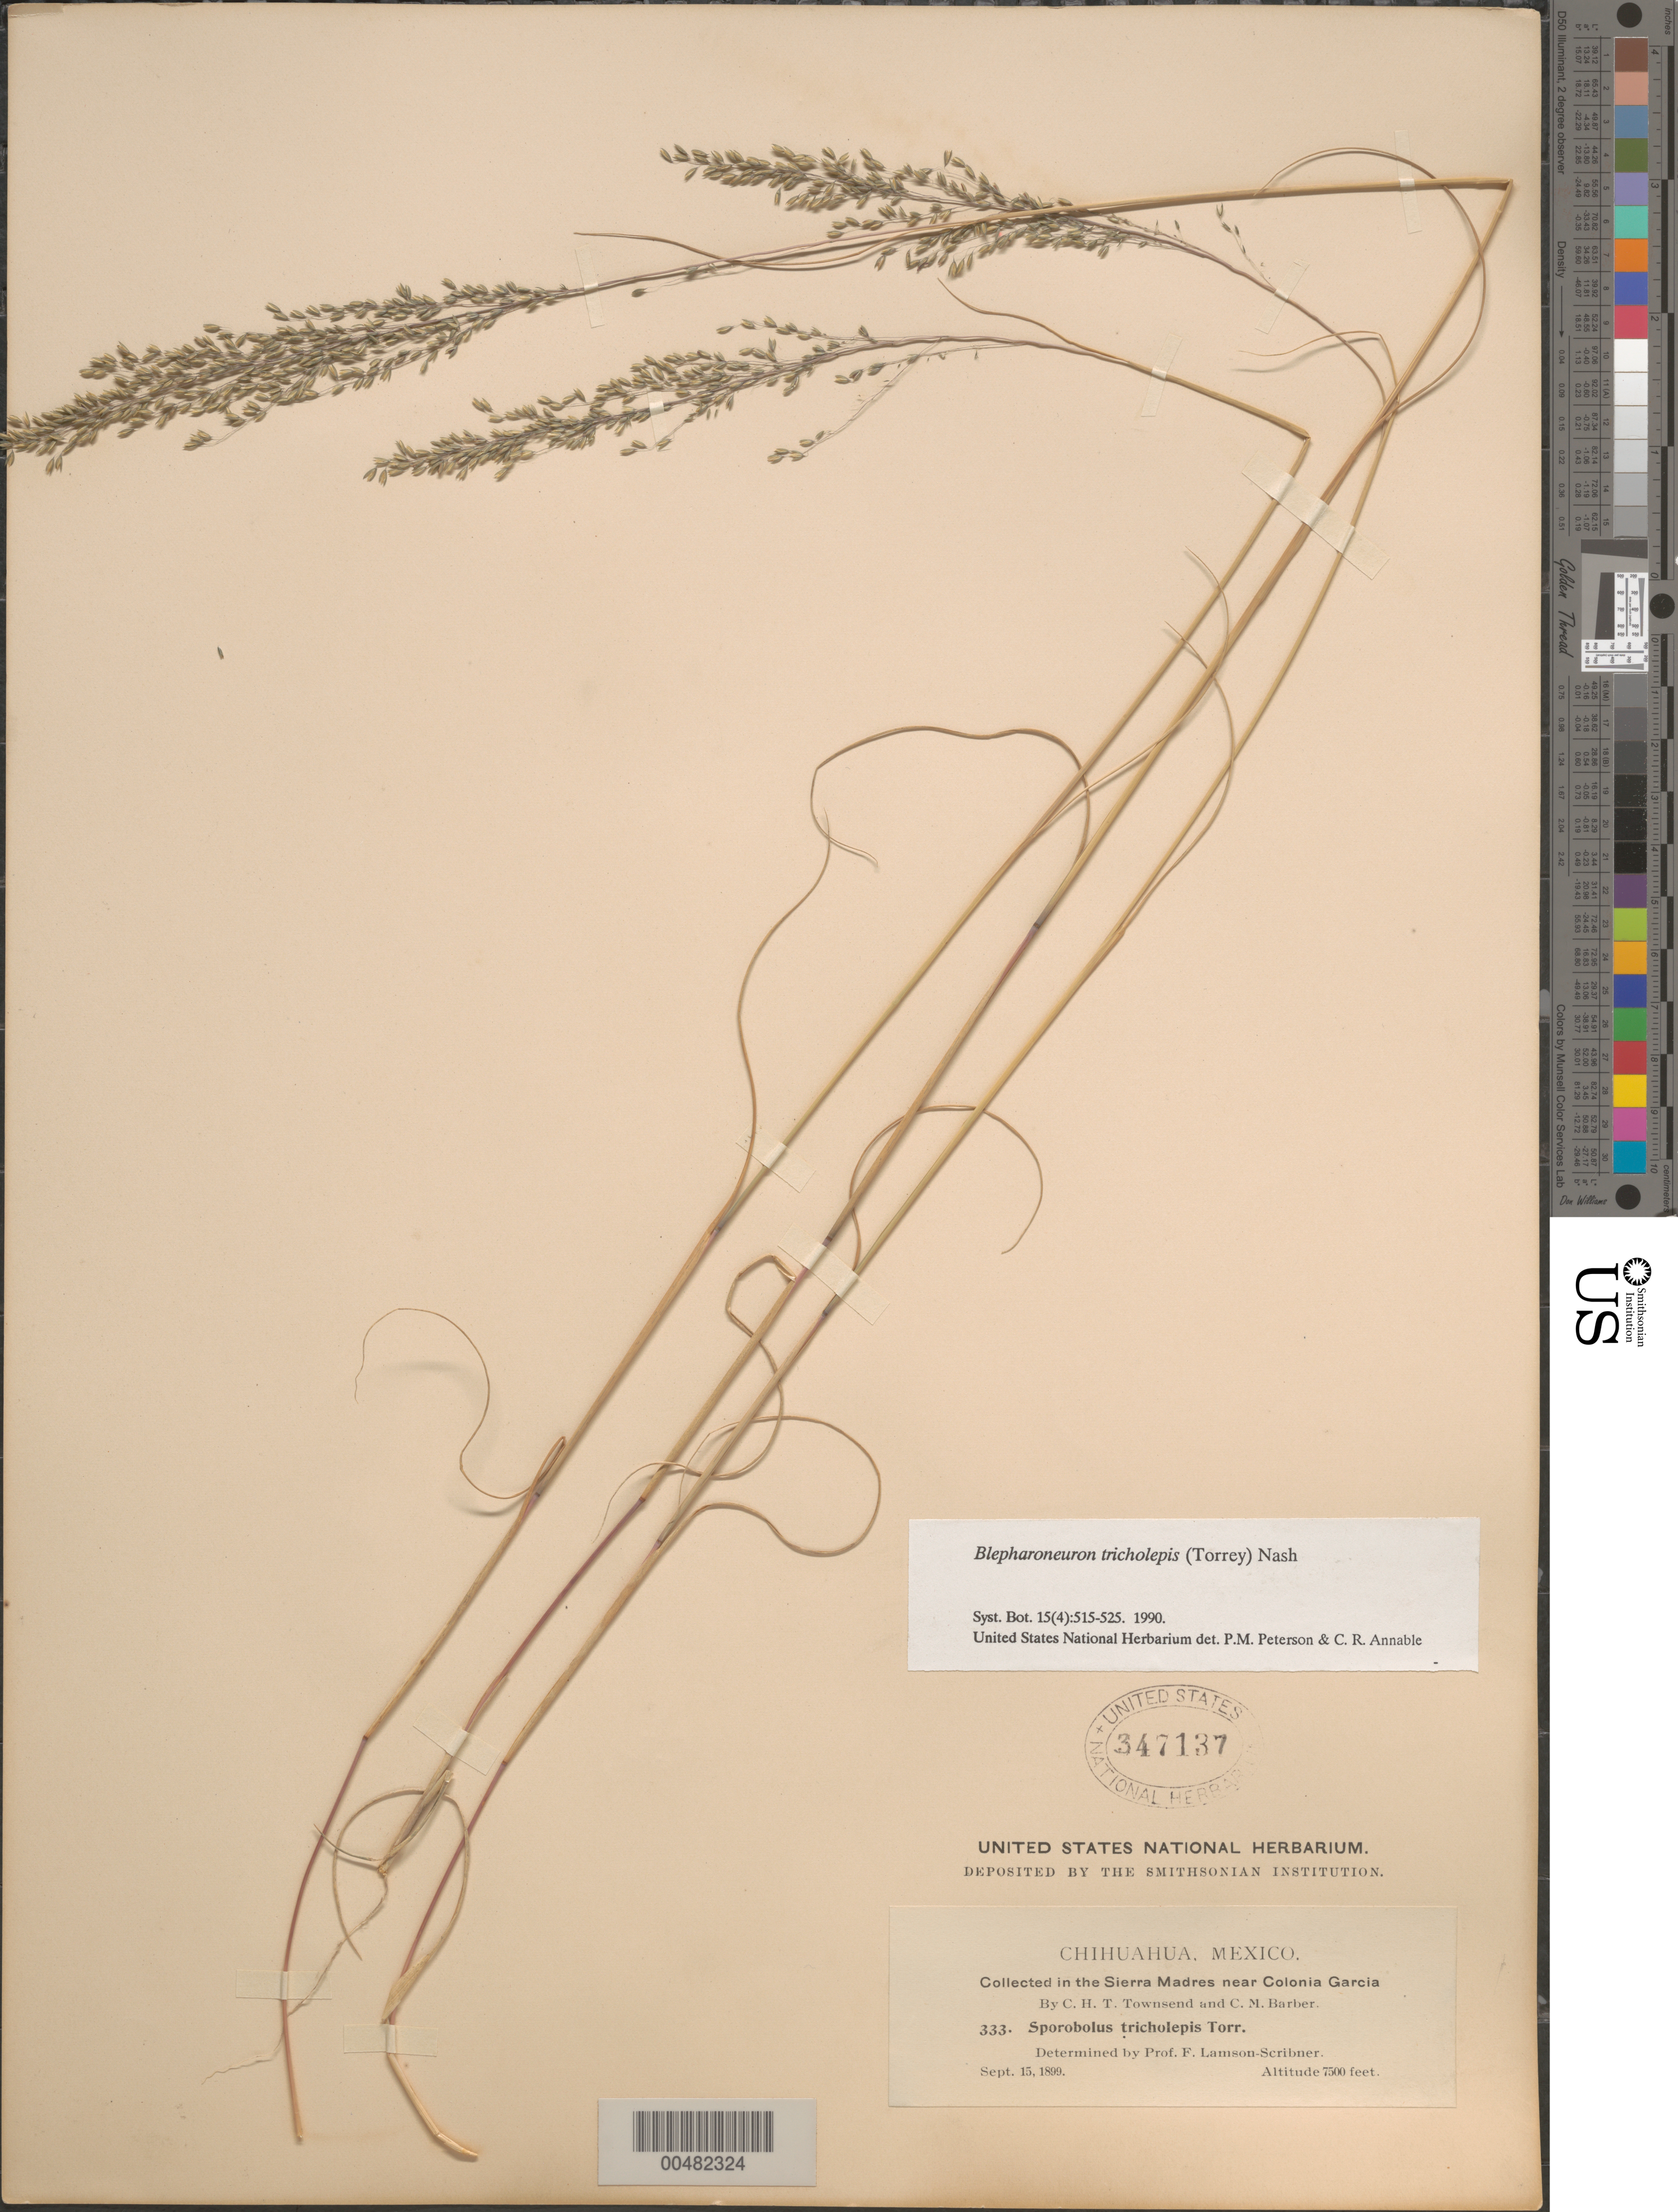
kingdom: Plantae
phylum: Tracheophyta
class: Liliopsida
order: Poales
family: Poaceae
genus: Blepharoneuron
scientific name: Blepharoneuron tricholepis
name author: (Torr.) Nash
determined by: Peterson, P. M.; Annable, C. R.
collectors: C. H. T. Townsend & C. Barber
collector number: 333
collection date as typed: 15 Sep 1899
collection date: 1899-09-15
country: Mexico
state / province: Chihuahua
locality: Sierra Madres near Colonia Garcia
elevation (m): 2286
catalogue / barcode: US 347137